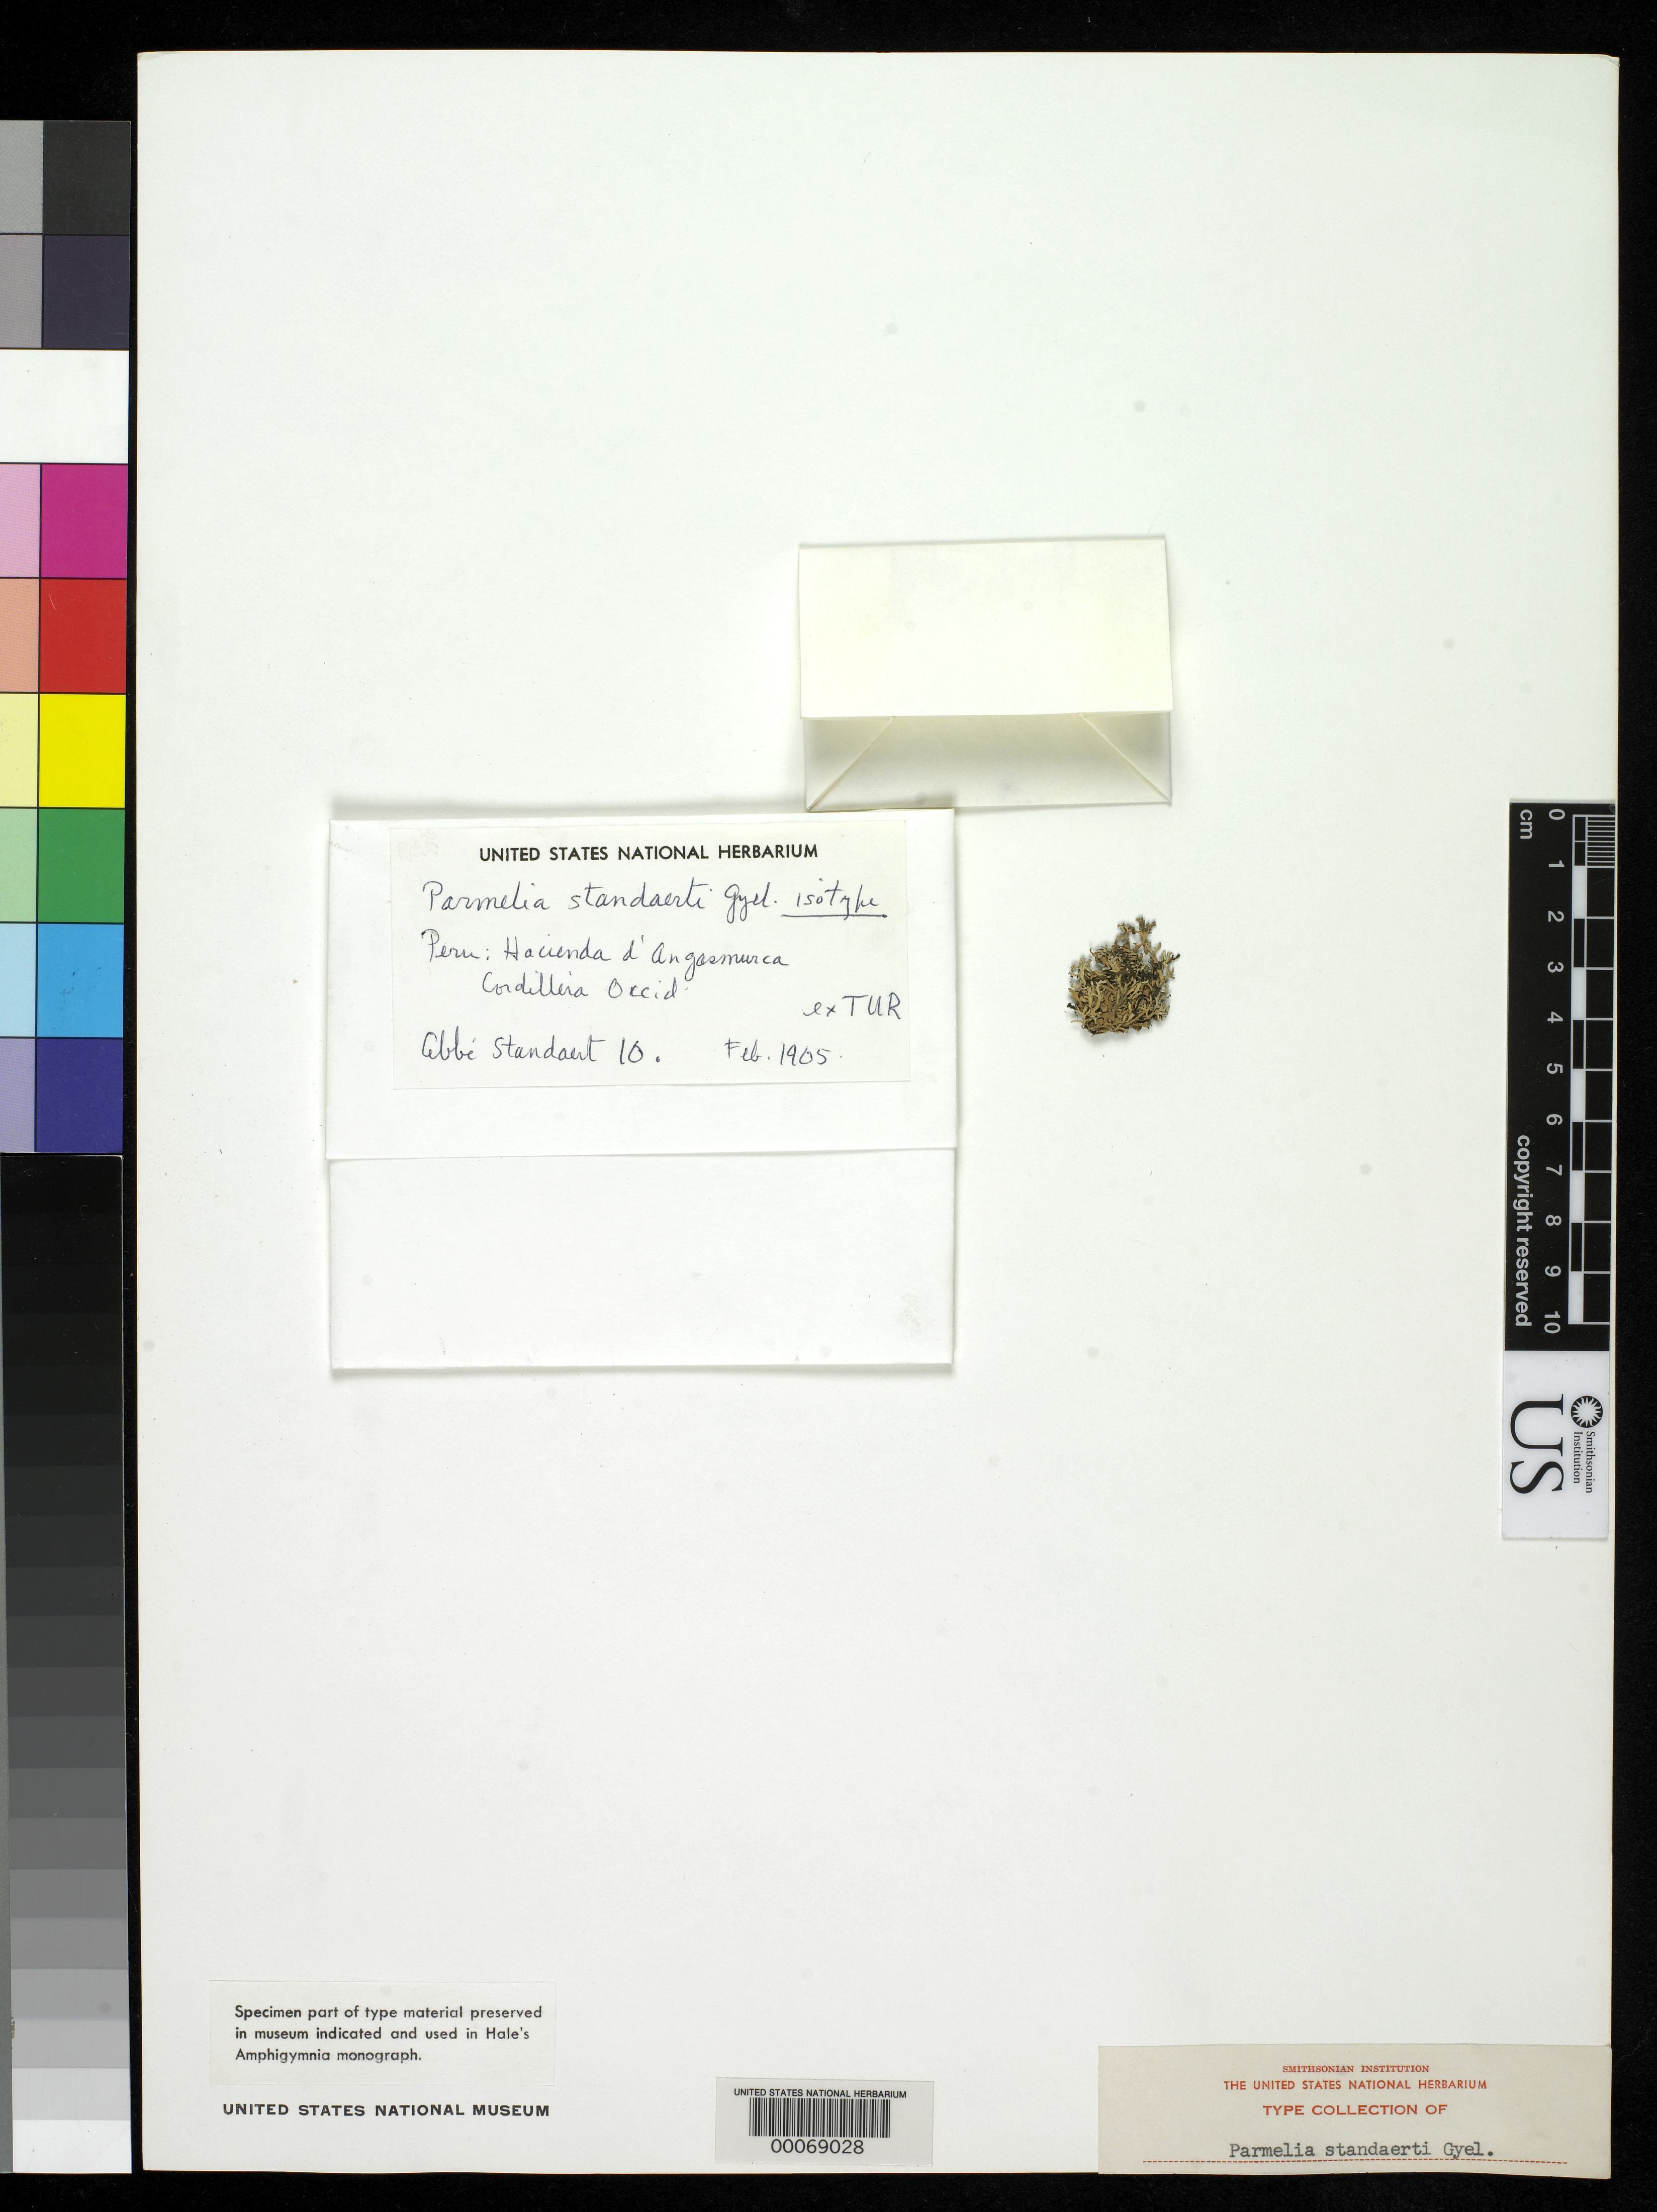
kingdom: Fungi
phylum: Ascomycota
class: Lecanoromycetes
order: Lecanorales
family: Parmeliaceae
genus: Parmelia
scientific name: Parmelia standaerti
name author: Gyeln.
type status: Type Fragment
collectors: A. Standaert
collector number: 10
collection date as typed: Feb 1905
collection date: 1905-02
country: Peru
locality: Hacienda d'Angasmurca